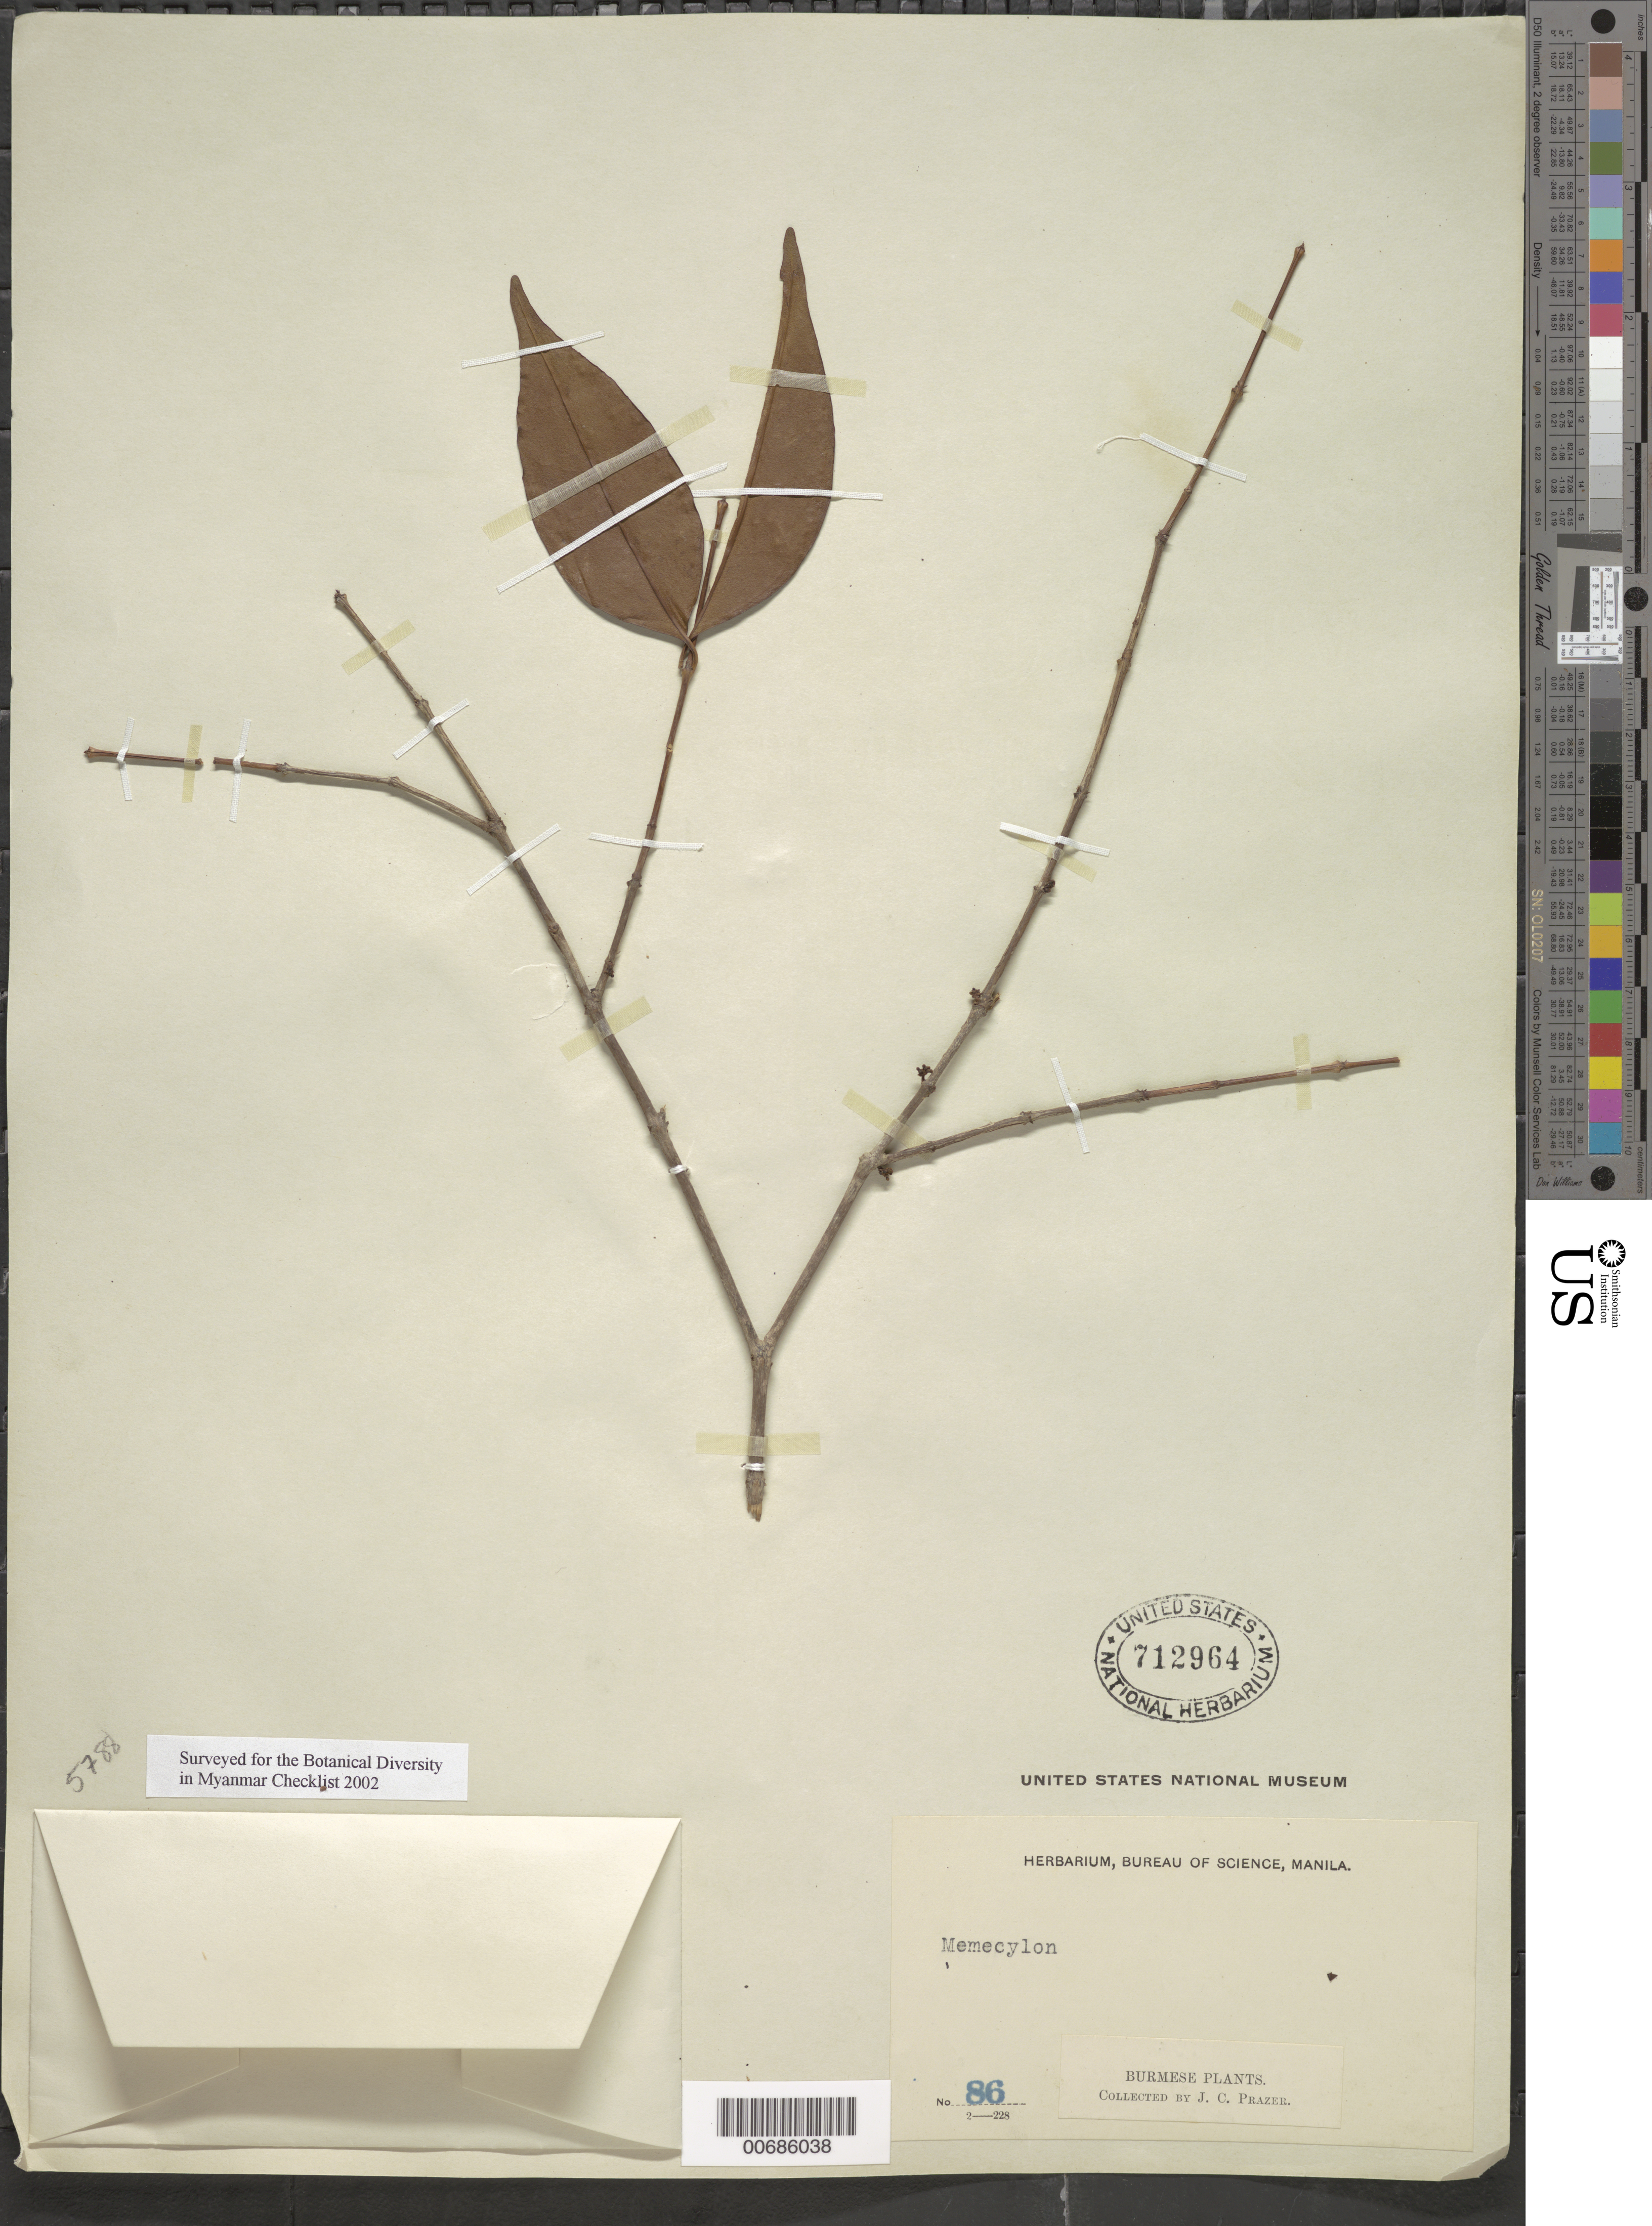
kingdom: Plantae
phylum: Tracheophyta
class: Magnoliopsida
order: Myrtales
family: Melastomataceae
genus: Memecylon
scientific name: Memecylon sp.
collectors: J. Prazer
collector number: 86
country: Myanmar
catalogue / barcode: US 712964